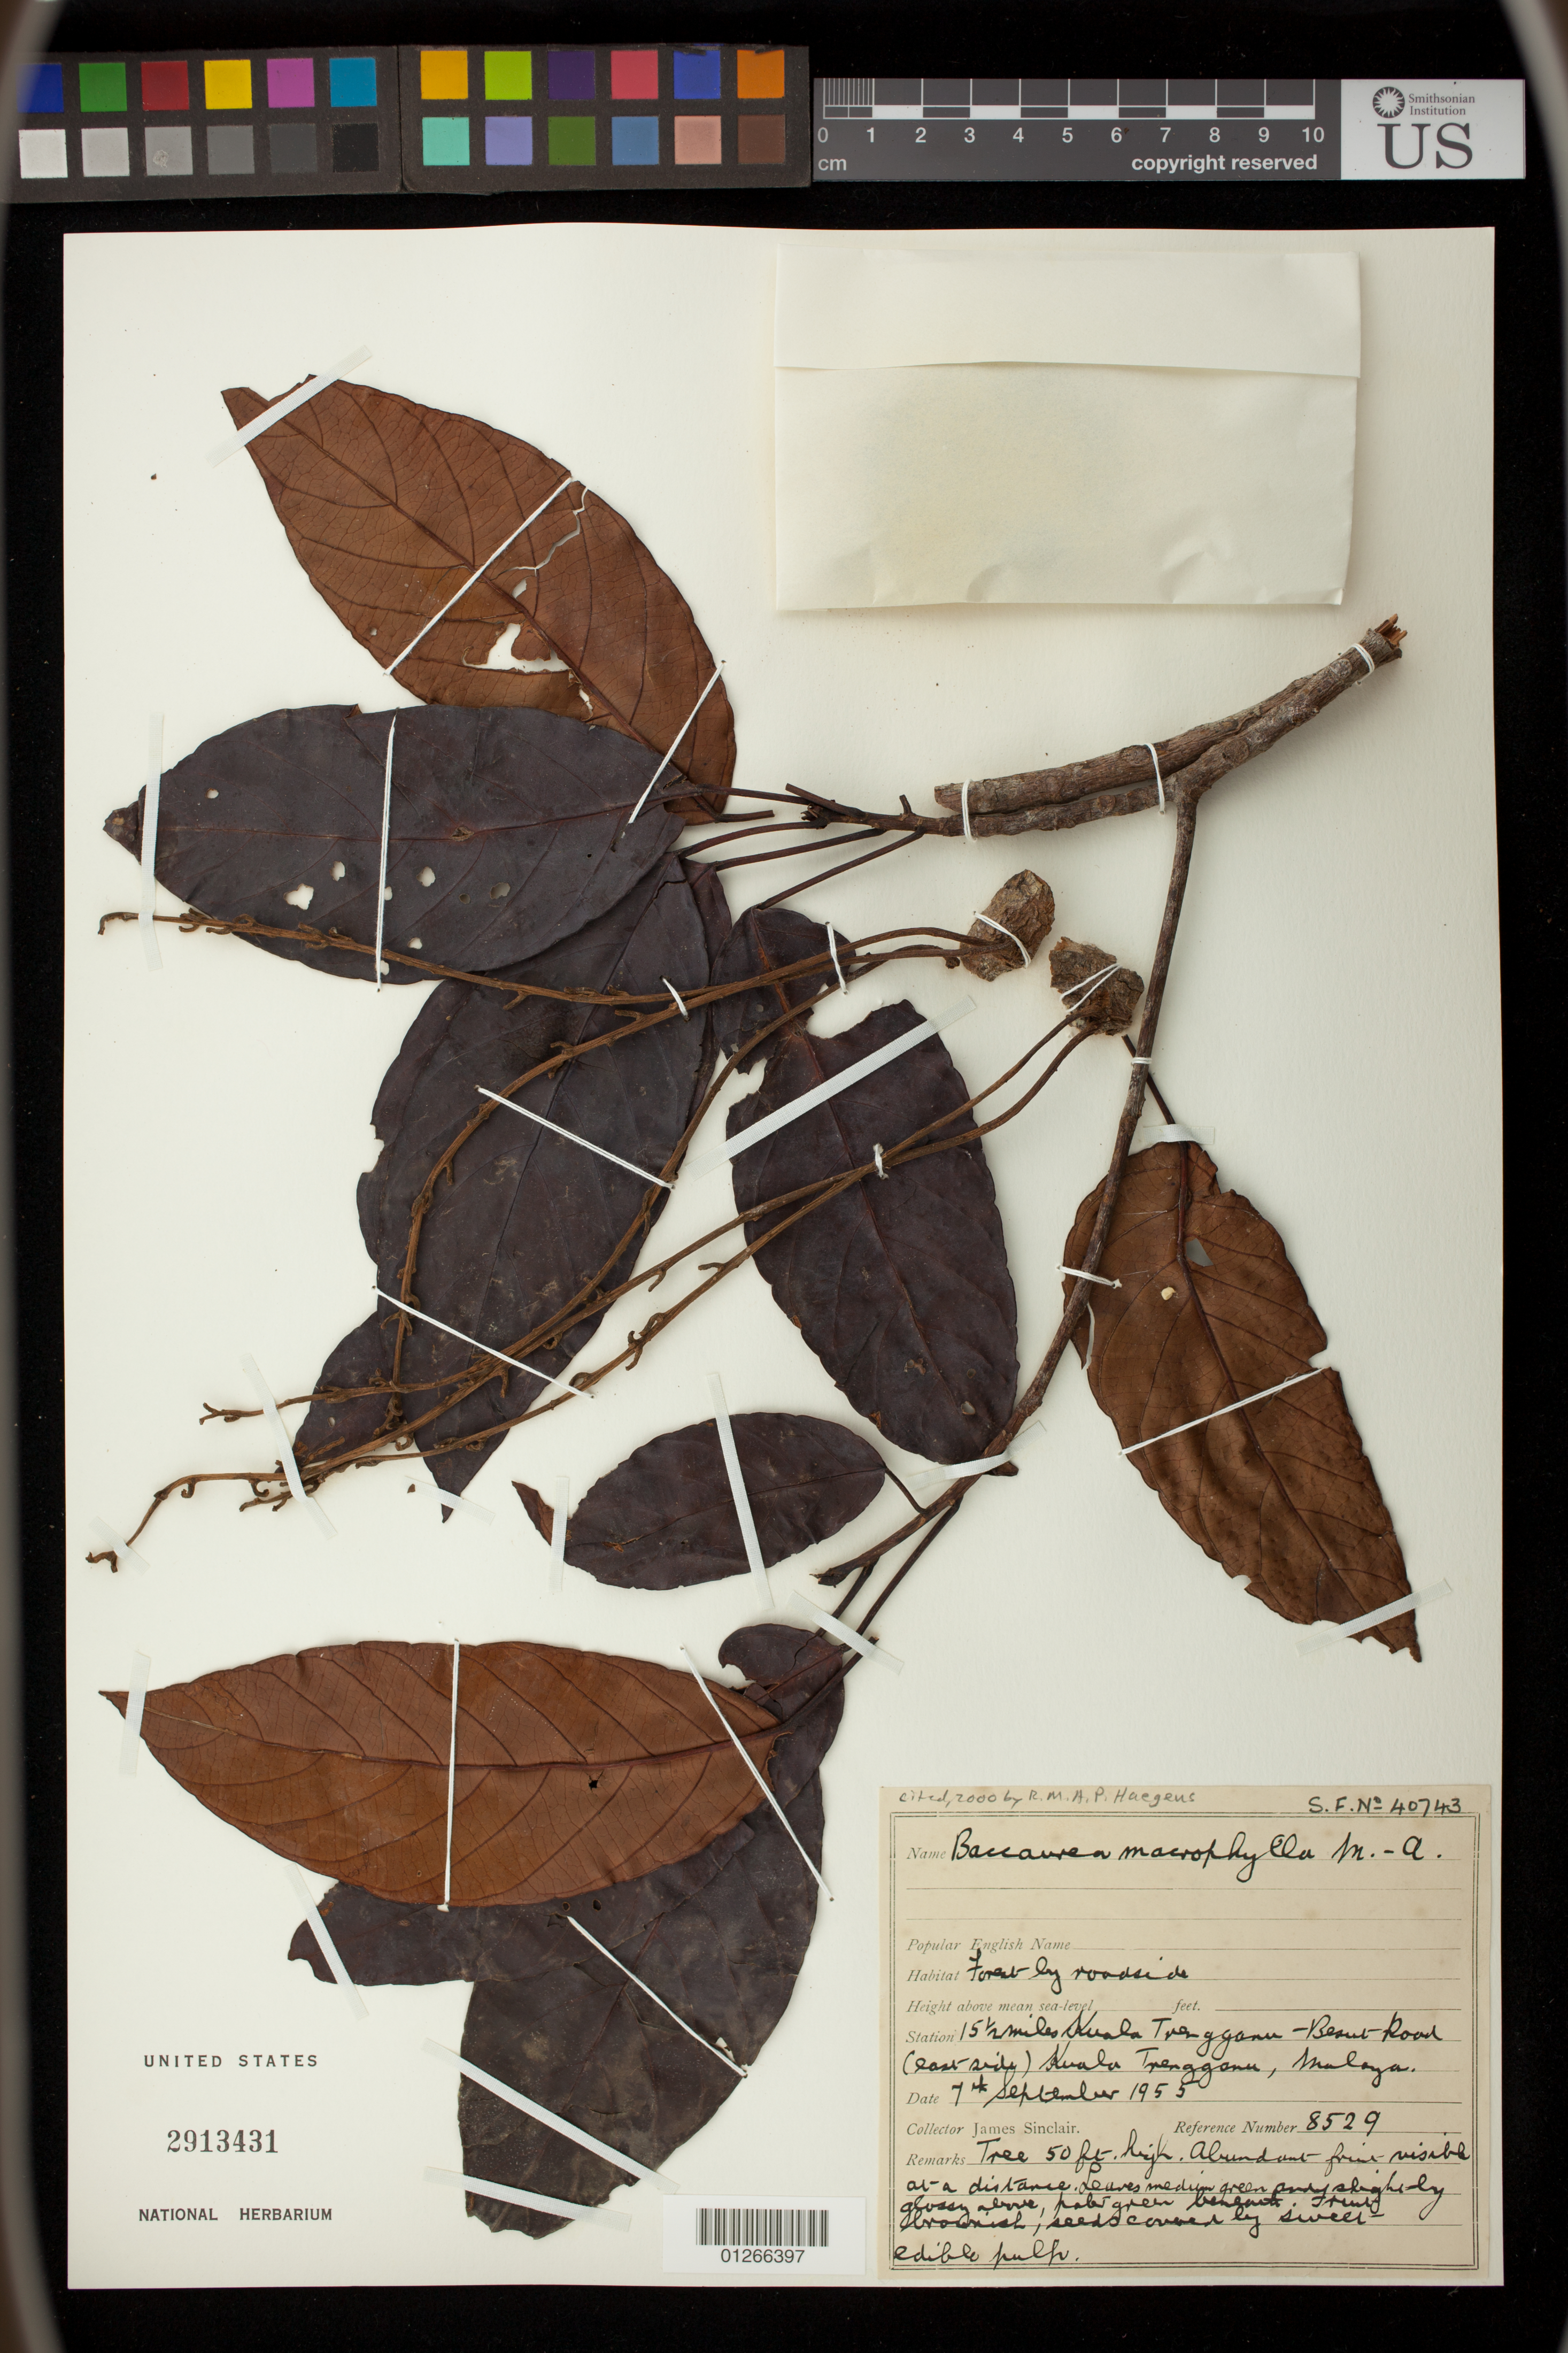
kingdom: Plantae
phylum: Tracheophyta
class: Magnoliopsida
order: Malpighiales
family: Phyllanthaceae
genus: Baccaurea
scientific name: Baccaurea macrophylla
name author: (Müll. Arg.) Müll. Arg.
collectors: J. Sinclair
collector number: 8529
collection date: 1955-09-07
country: Malaysia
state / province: Terengganu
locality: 15 1/2 miles Kuala Trengganu-Besut Road (east side), Malaya